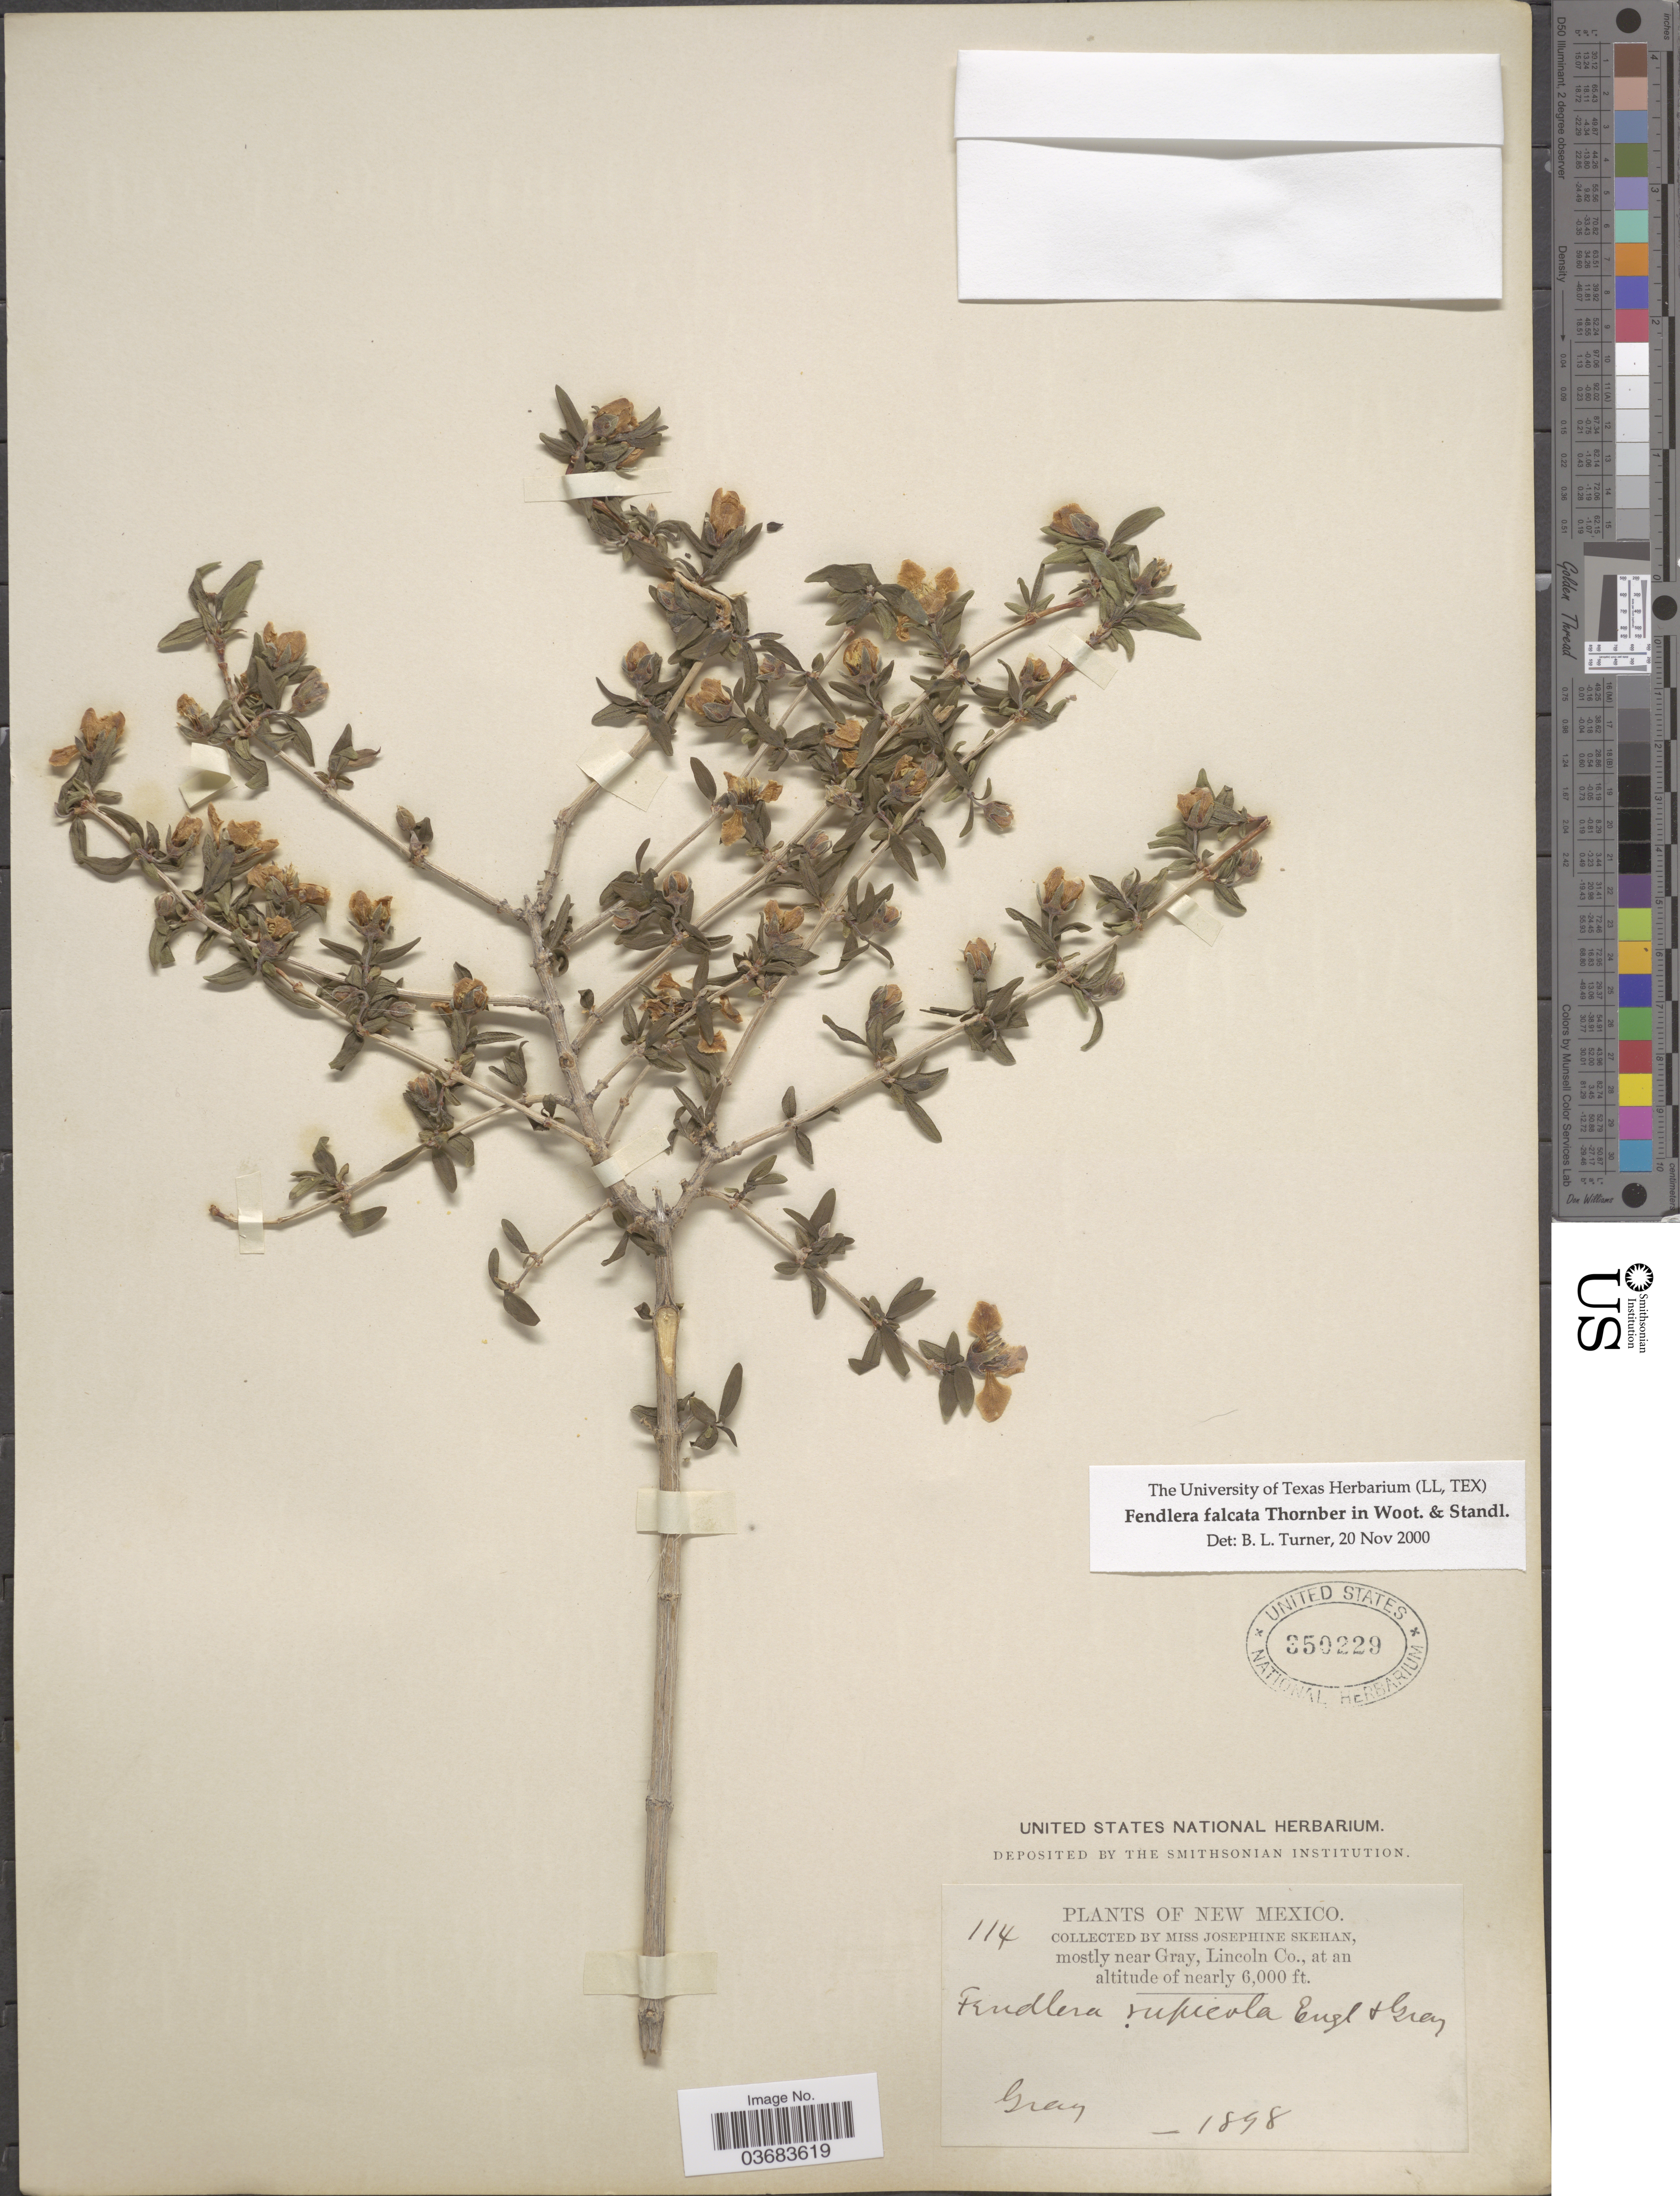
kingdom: Plantae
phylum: Tracheophyta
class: Magnoliopsida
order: Cornales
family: Hydrangeaceae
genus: Fendlera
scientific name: Fendlera rupicola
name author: Englem. & A. Gray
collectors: J. Skehan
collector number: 114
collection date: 1898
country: United States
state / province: New Mexico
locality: Mostly near Gray, Lincoln Co.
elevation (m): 1829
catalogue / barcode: US 350229